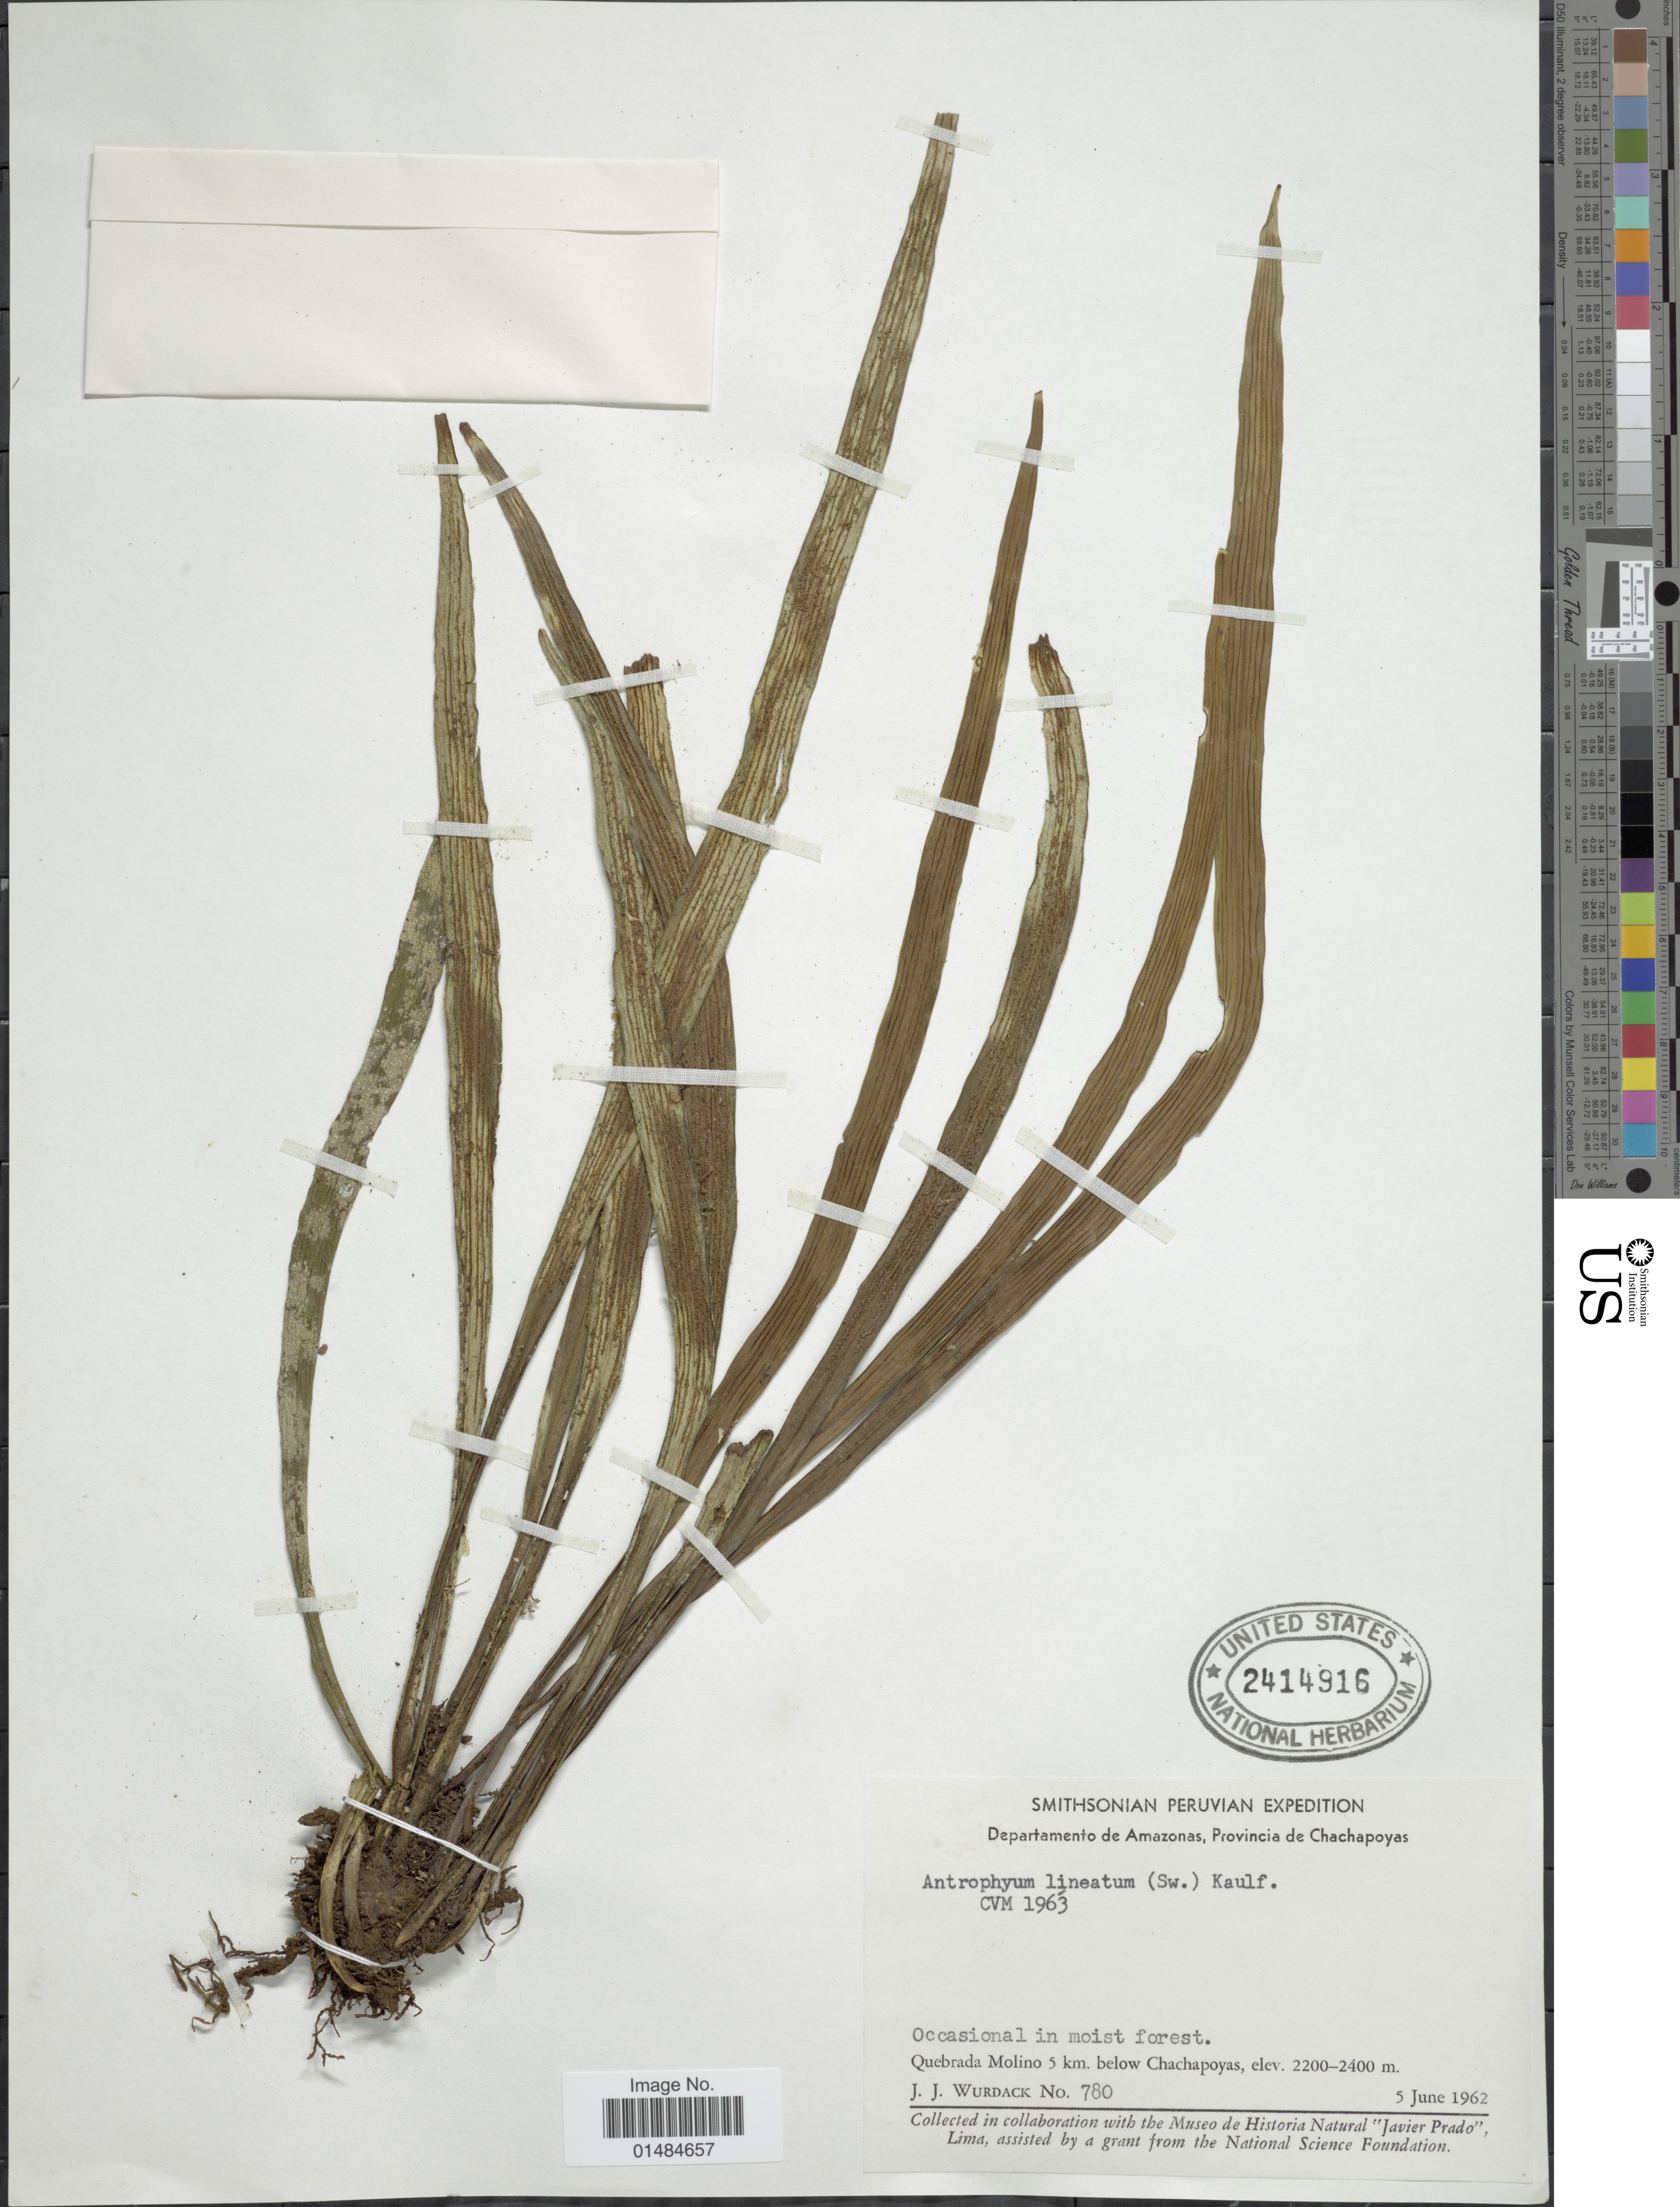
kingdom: Plantae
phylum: Tracheophyta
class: Polypodiopsida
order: Polypodiales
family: Pteridaceae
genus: Polytaenium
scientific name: Polytaenium lineatum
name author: (Sw.) J. Sm.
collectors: J. J. Wurdack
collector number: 780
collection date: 1962-06-05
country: Peru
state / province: Amazonas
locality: Departamento de Amazonas, Provincia de Chachapoyas. Quebrada Molino 5 km. below Chachapoyas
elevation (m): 2200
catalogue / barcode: US 2414916